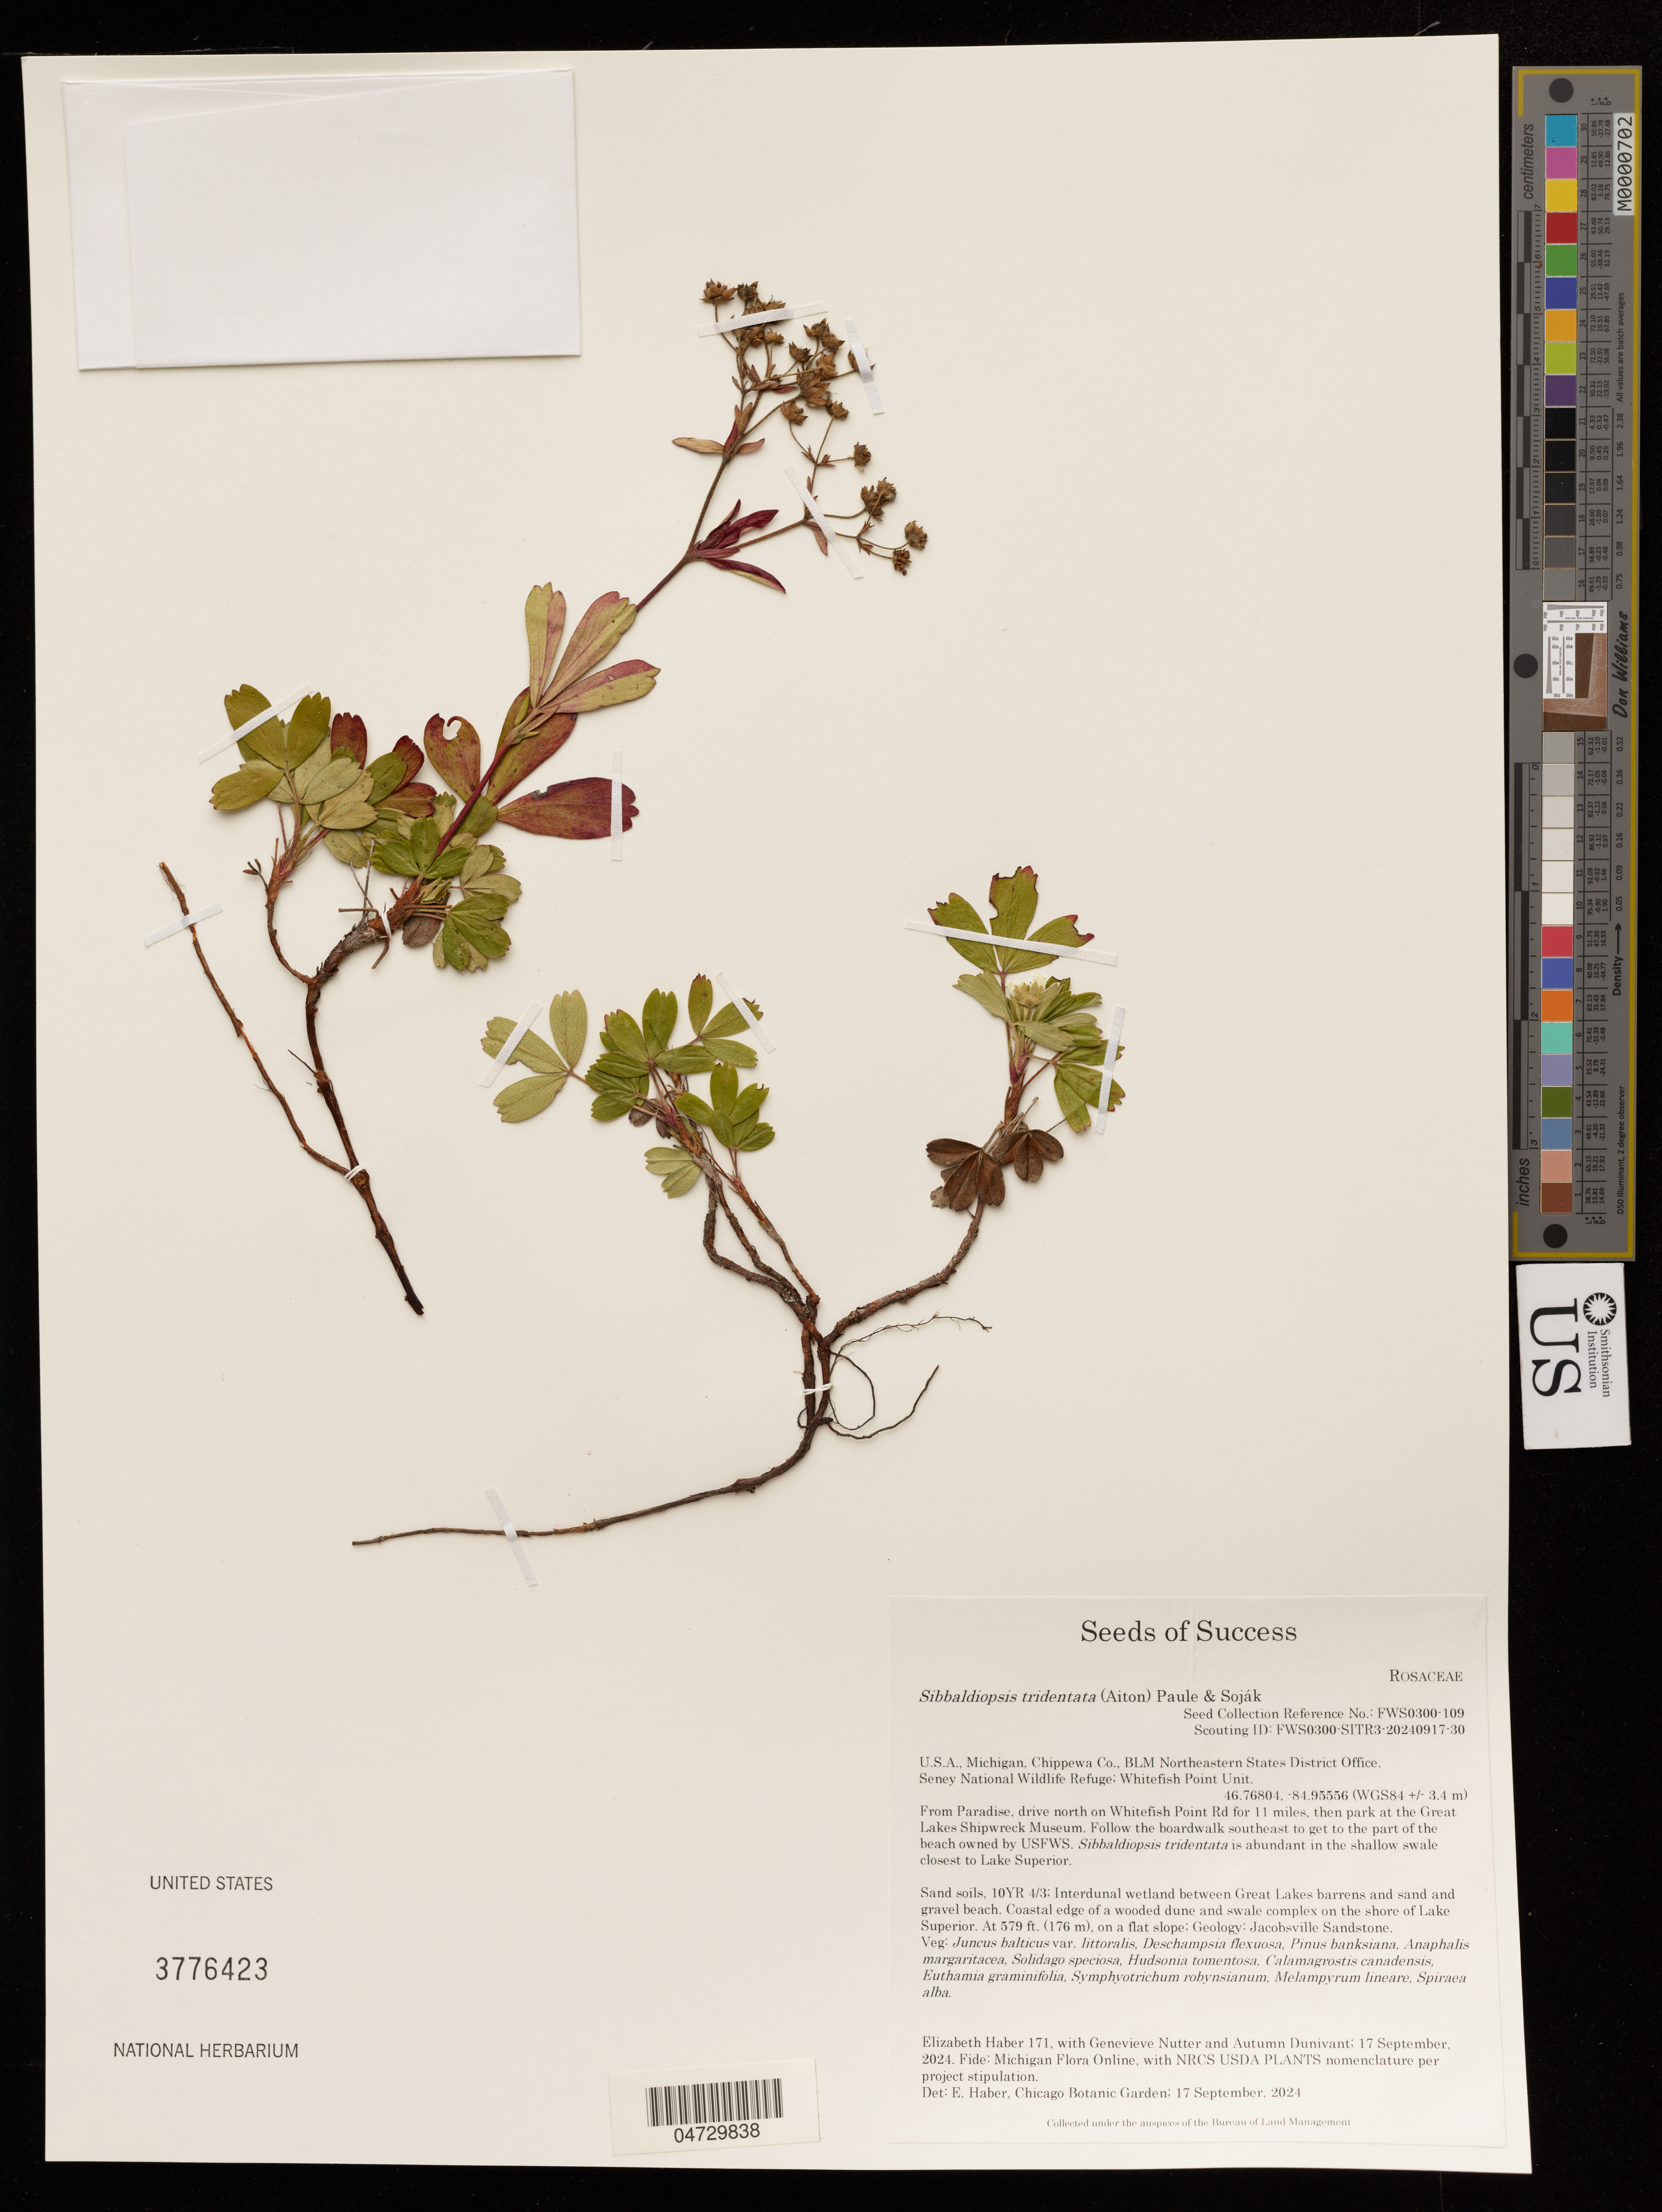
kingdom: Plantae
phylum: Tracheophyta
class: Magnoliopsida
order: Rosales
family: Rosaceae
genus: Sibbaldiopsis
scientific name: Sibbaldiopsis tridentata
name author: (Aiton) Rydb.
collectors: E. Haber, G. Nutter & A. Dunivant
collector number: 171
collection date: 2024-09-17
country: United States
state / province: Michigan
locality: Chippewa Co., BLM Northeastern States District Office. Seney National Wildlife Refuge: Whitefish Point Unit. From Paradise, drive north on Whitefish Point Rd for 11 miles, then park at the Great Lakes Shipwreck Museum. Follow the boardwalk southeast to get to the part of the beach owned by USFWS. Sibbaldiopsis tridentata is abundant in the shallow swale closest to Lake Superior.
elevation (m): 176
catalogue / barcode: US 3776423